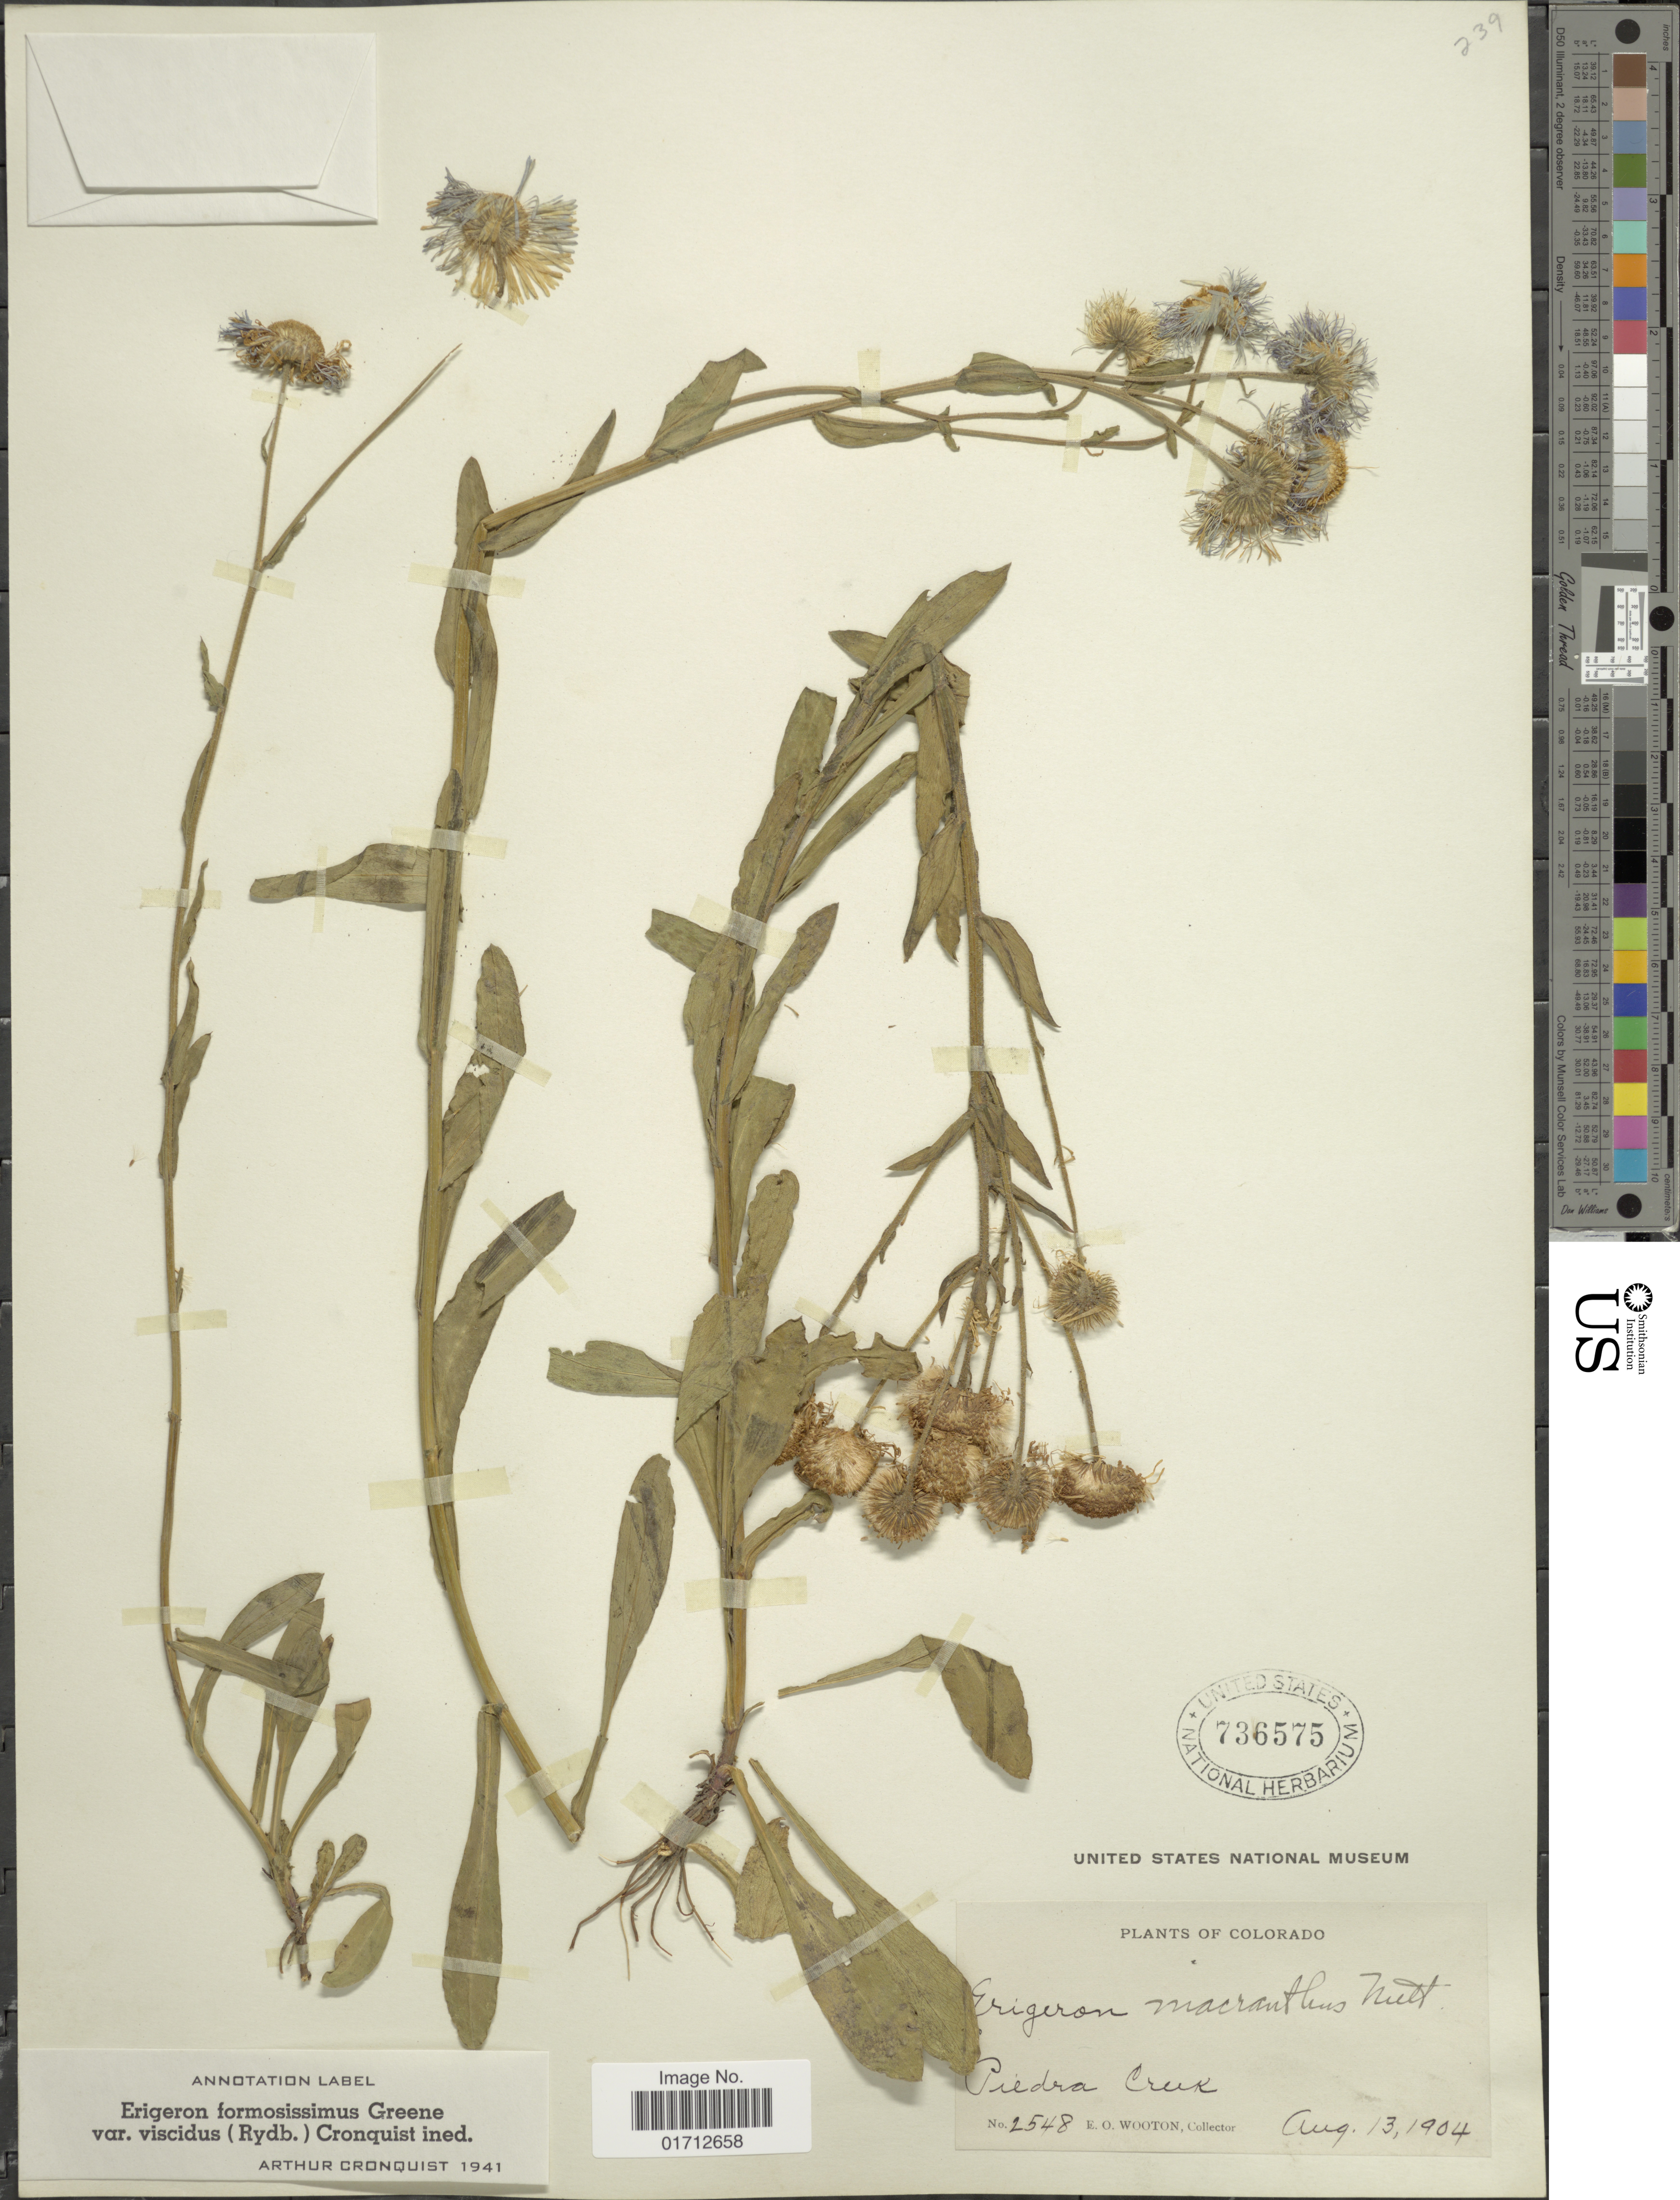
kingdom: Plantae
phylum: Tracheophyta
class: Magnoliopsida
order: Asterales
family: Asteraceae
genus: Erigeron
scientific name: Erigeron formosissimus var. viscidus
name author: (Rydb.) Cronq.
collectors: E. O. Wooton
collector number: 2548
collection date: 1904-08-13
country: United States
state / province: Colorado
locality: Piedra Creek.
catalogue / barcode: US 736575